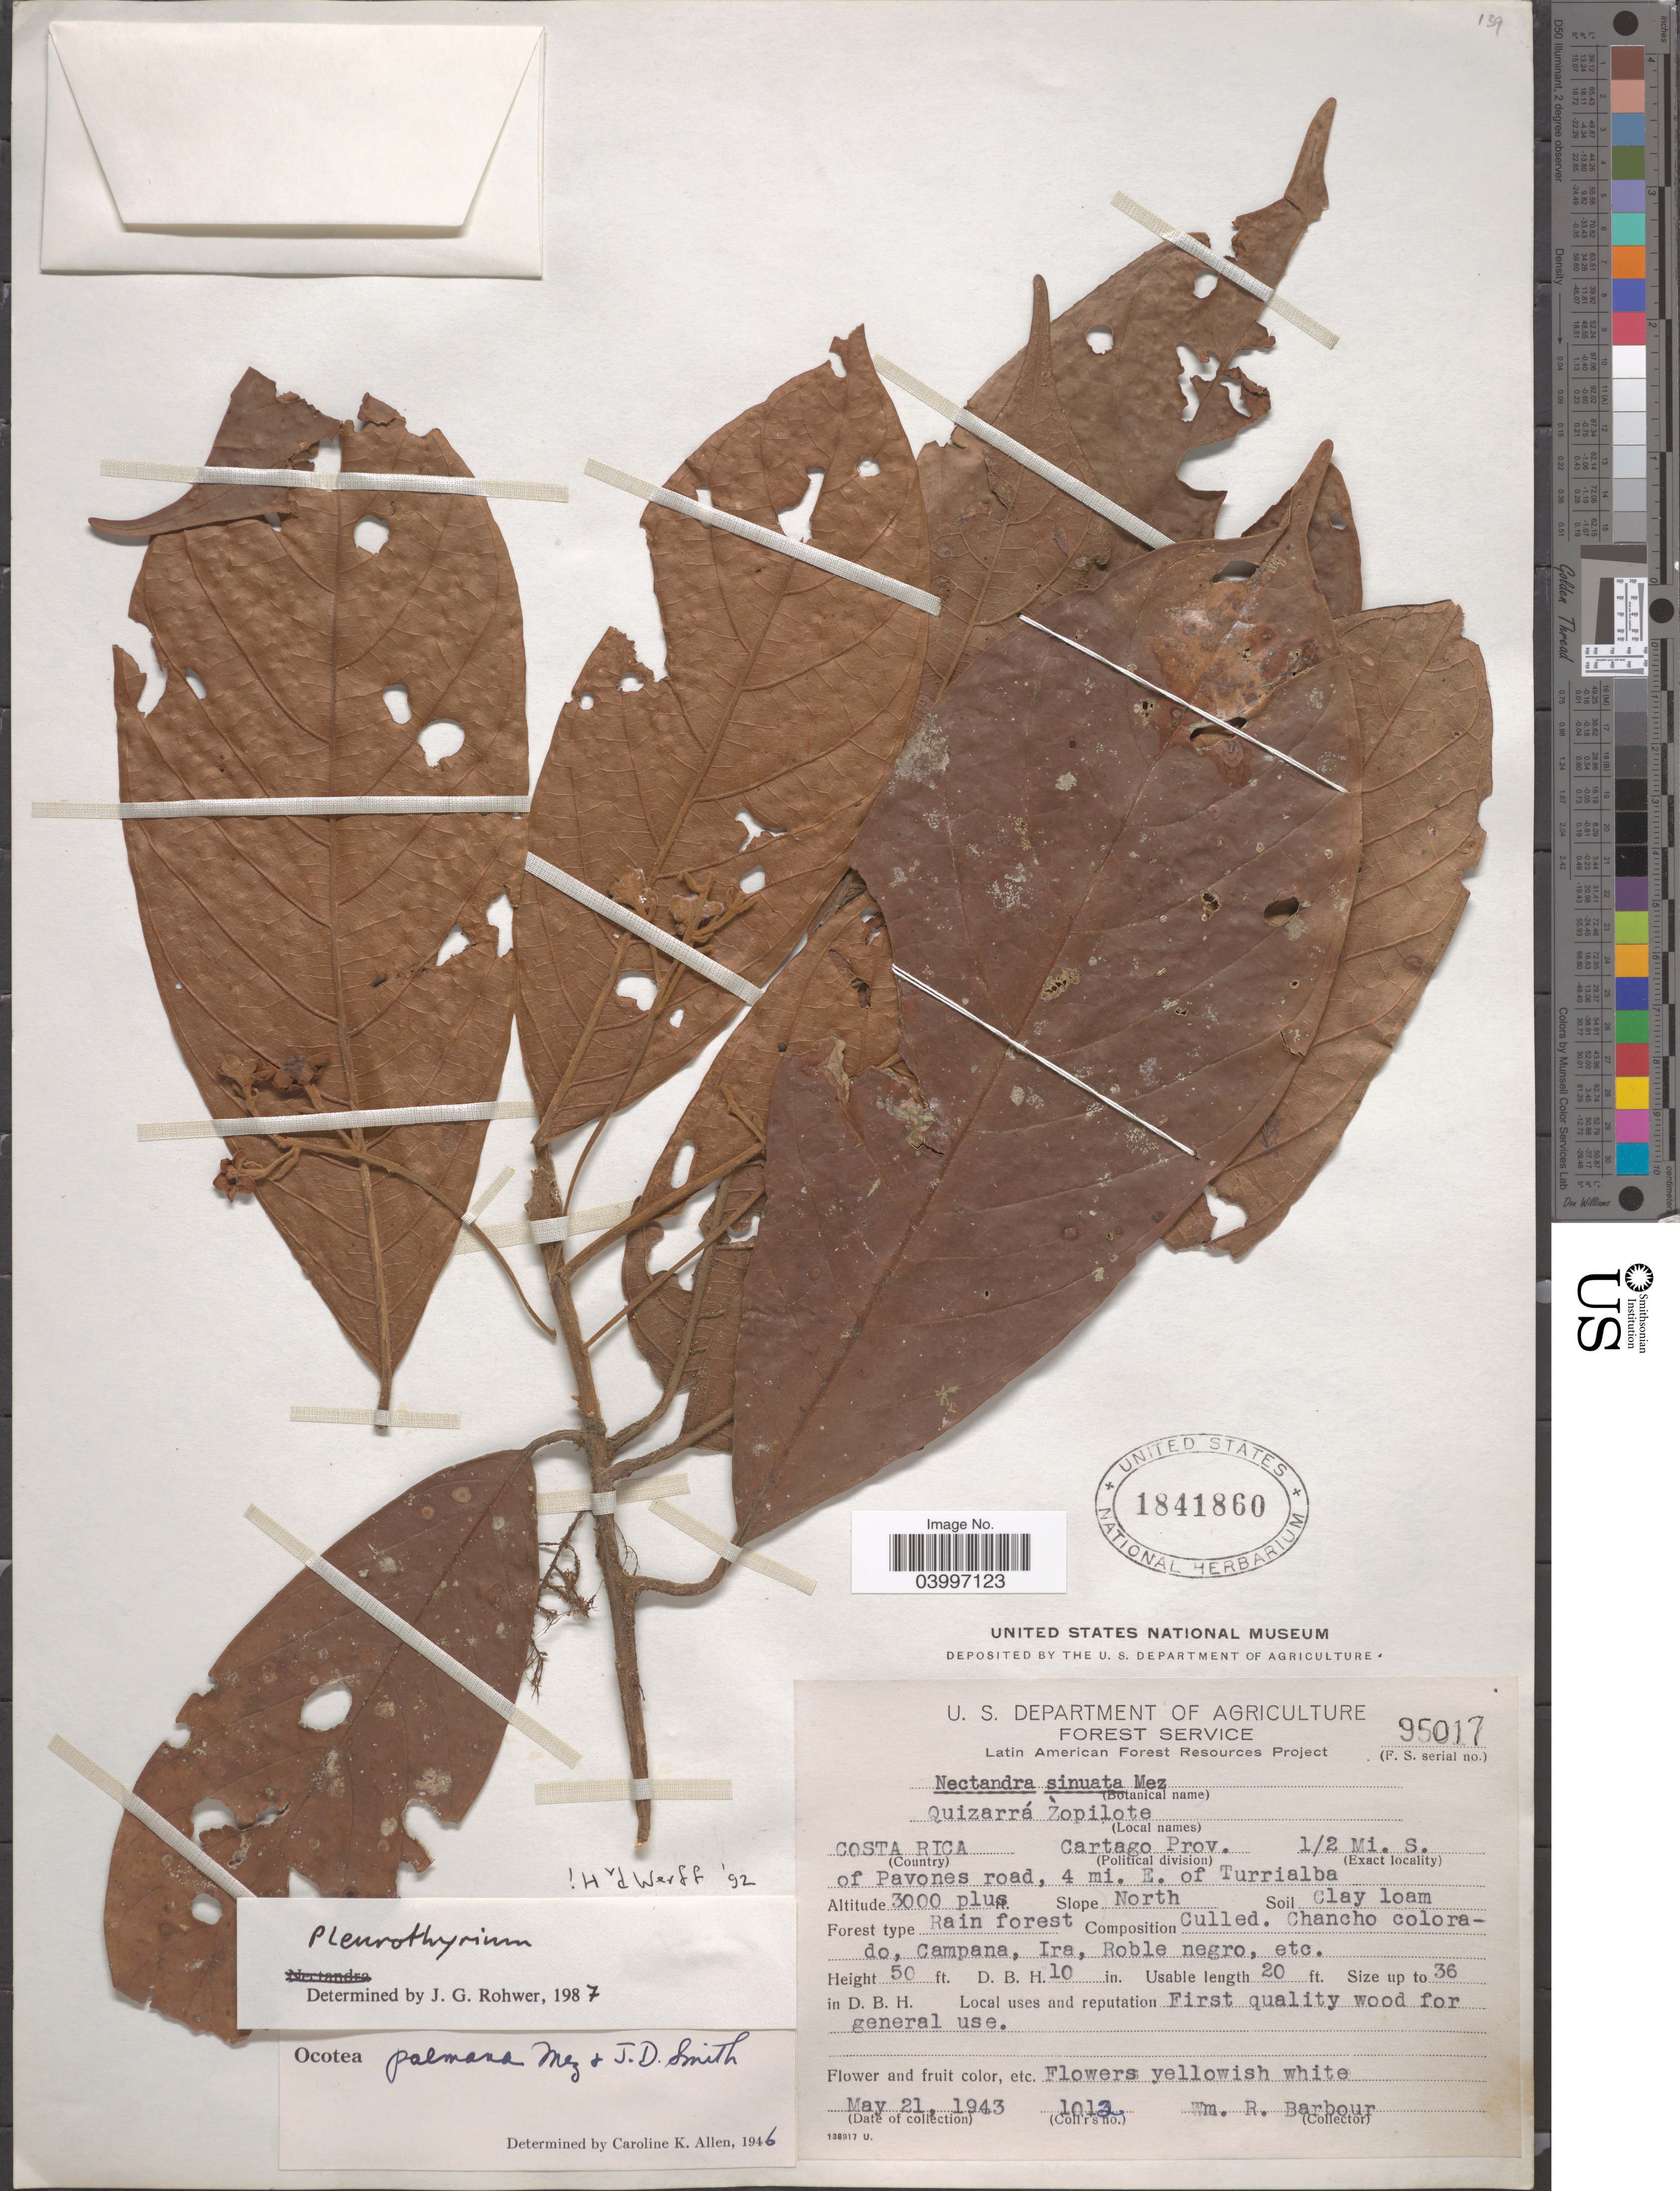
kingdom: Plantae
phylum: Tracheophyta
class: Magnoliopsida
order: Laurales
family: Lauraceae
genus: Pleurothyrium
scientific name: Pleurothyrium sp.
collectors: W. Barbour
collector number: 1012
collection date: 1943-05-21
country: Costa Rica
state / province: Cartago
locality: ½ Mi. S. of Pavones road, 4 mi. E. of Turrialba. Slope North.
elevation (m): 914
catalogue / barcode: US 1841860